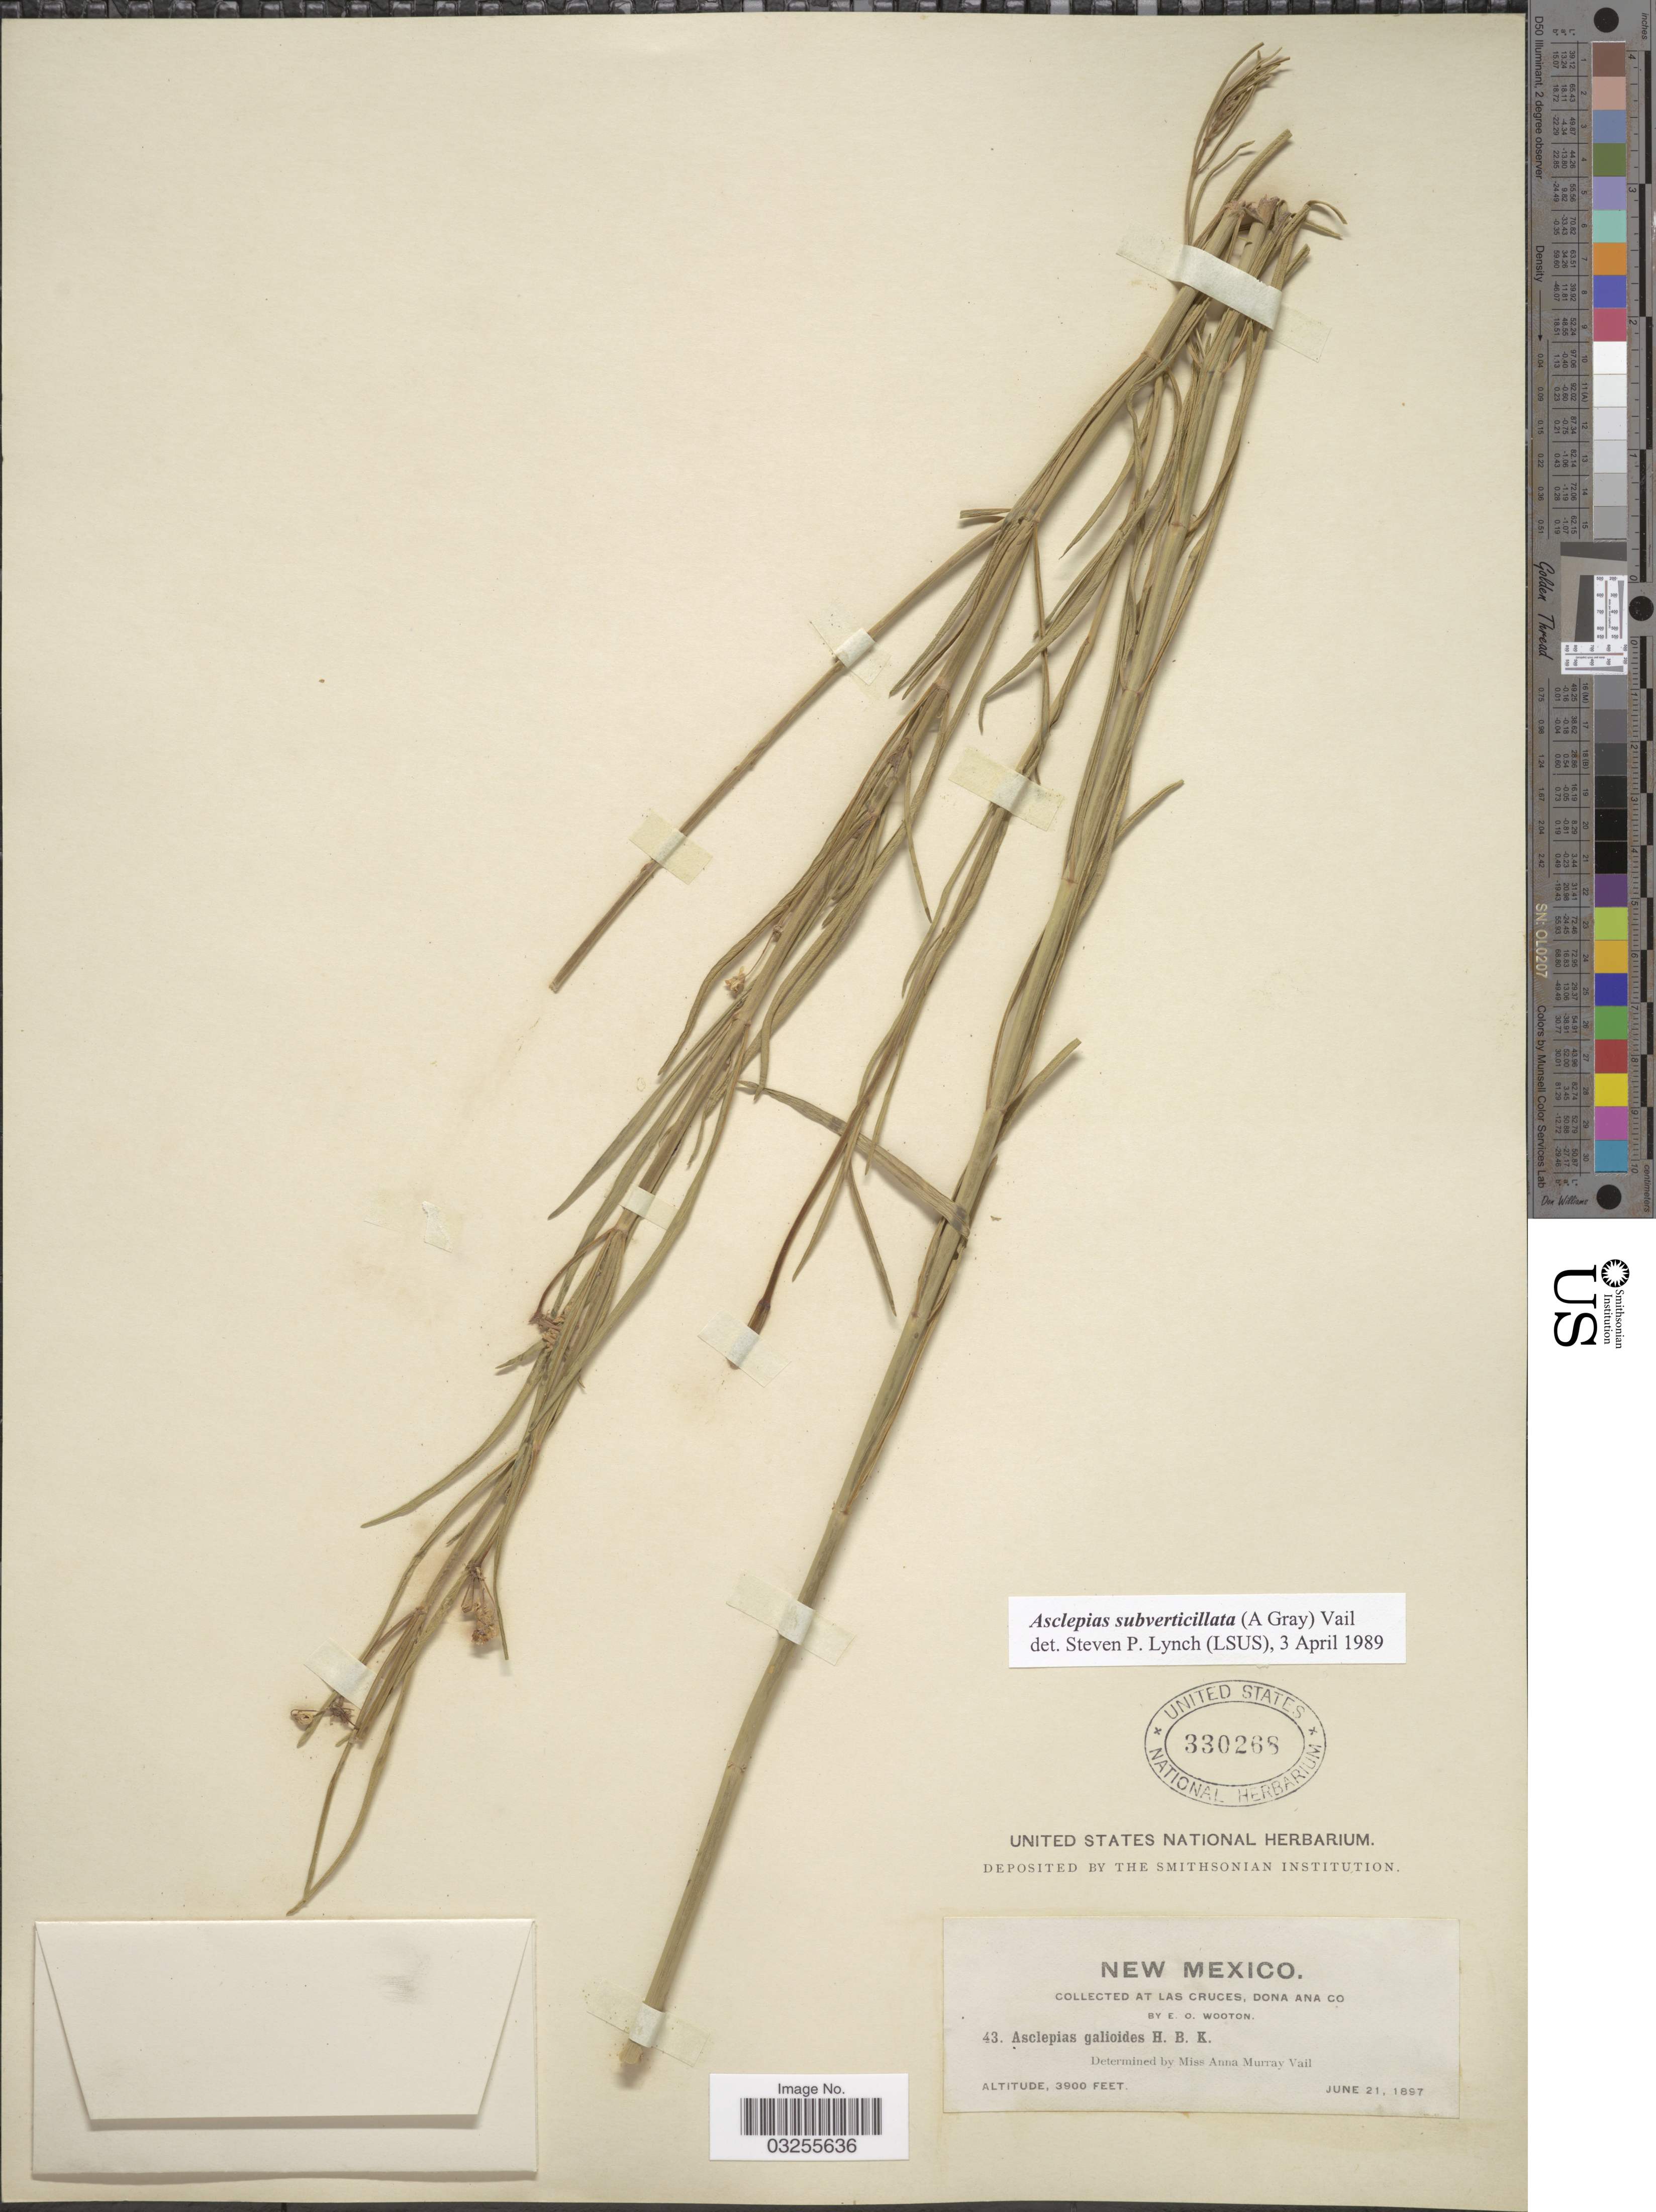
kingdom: Plantae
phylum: Tracheophyta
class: Magnoliopsida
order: Gentianales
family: Apocynaceae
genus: Asclepias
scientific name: Asclepias subverticillata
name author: (A. Gray) Vail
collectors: E. O. Wooton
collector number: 43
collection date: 1897-06-21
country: United States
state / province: New Mexico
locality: At Las Cruces, Dona Ana Co.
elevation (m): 1189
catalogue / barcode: US 330268